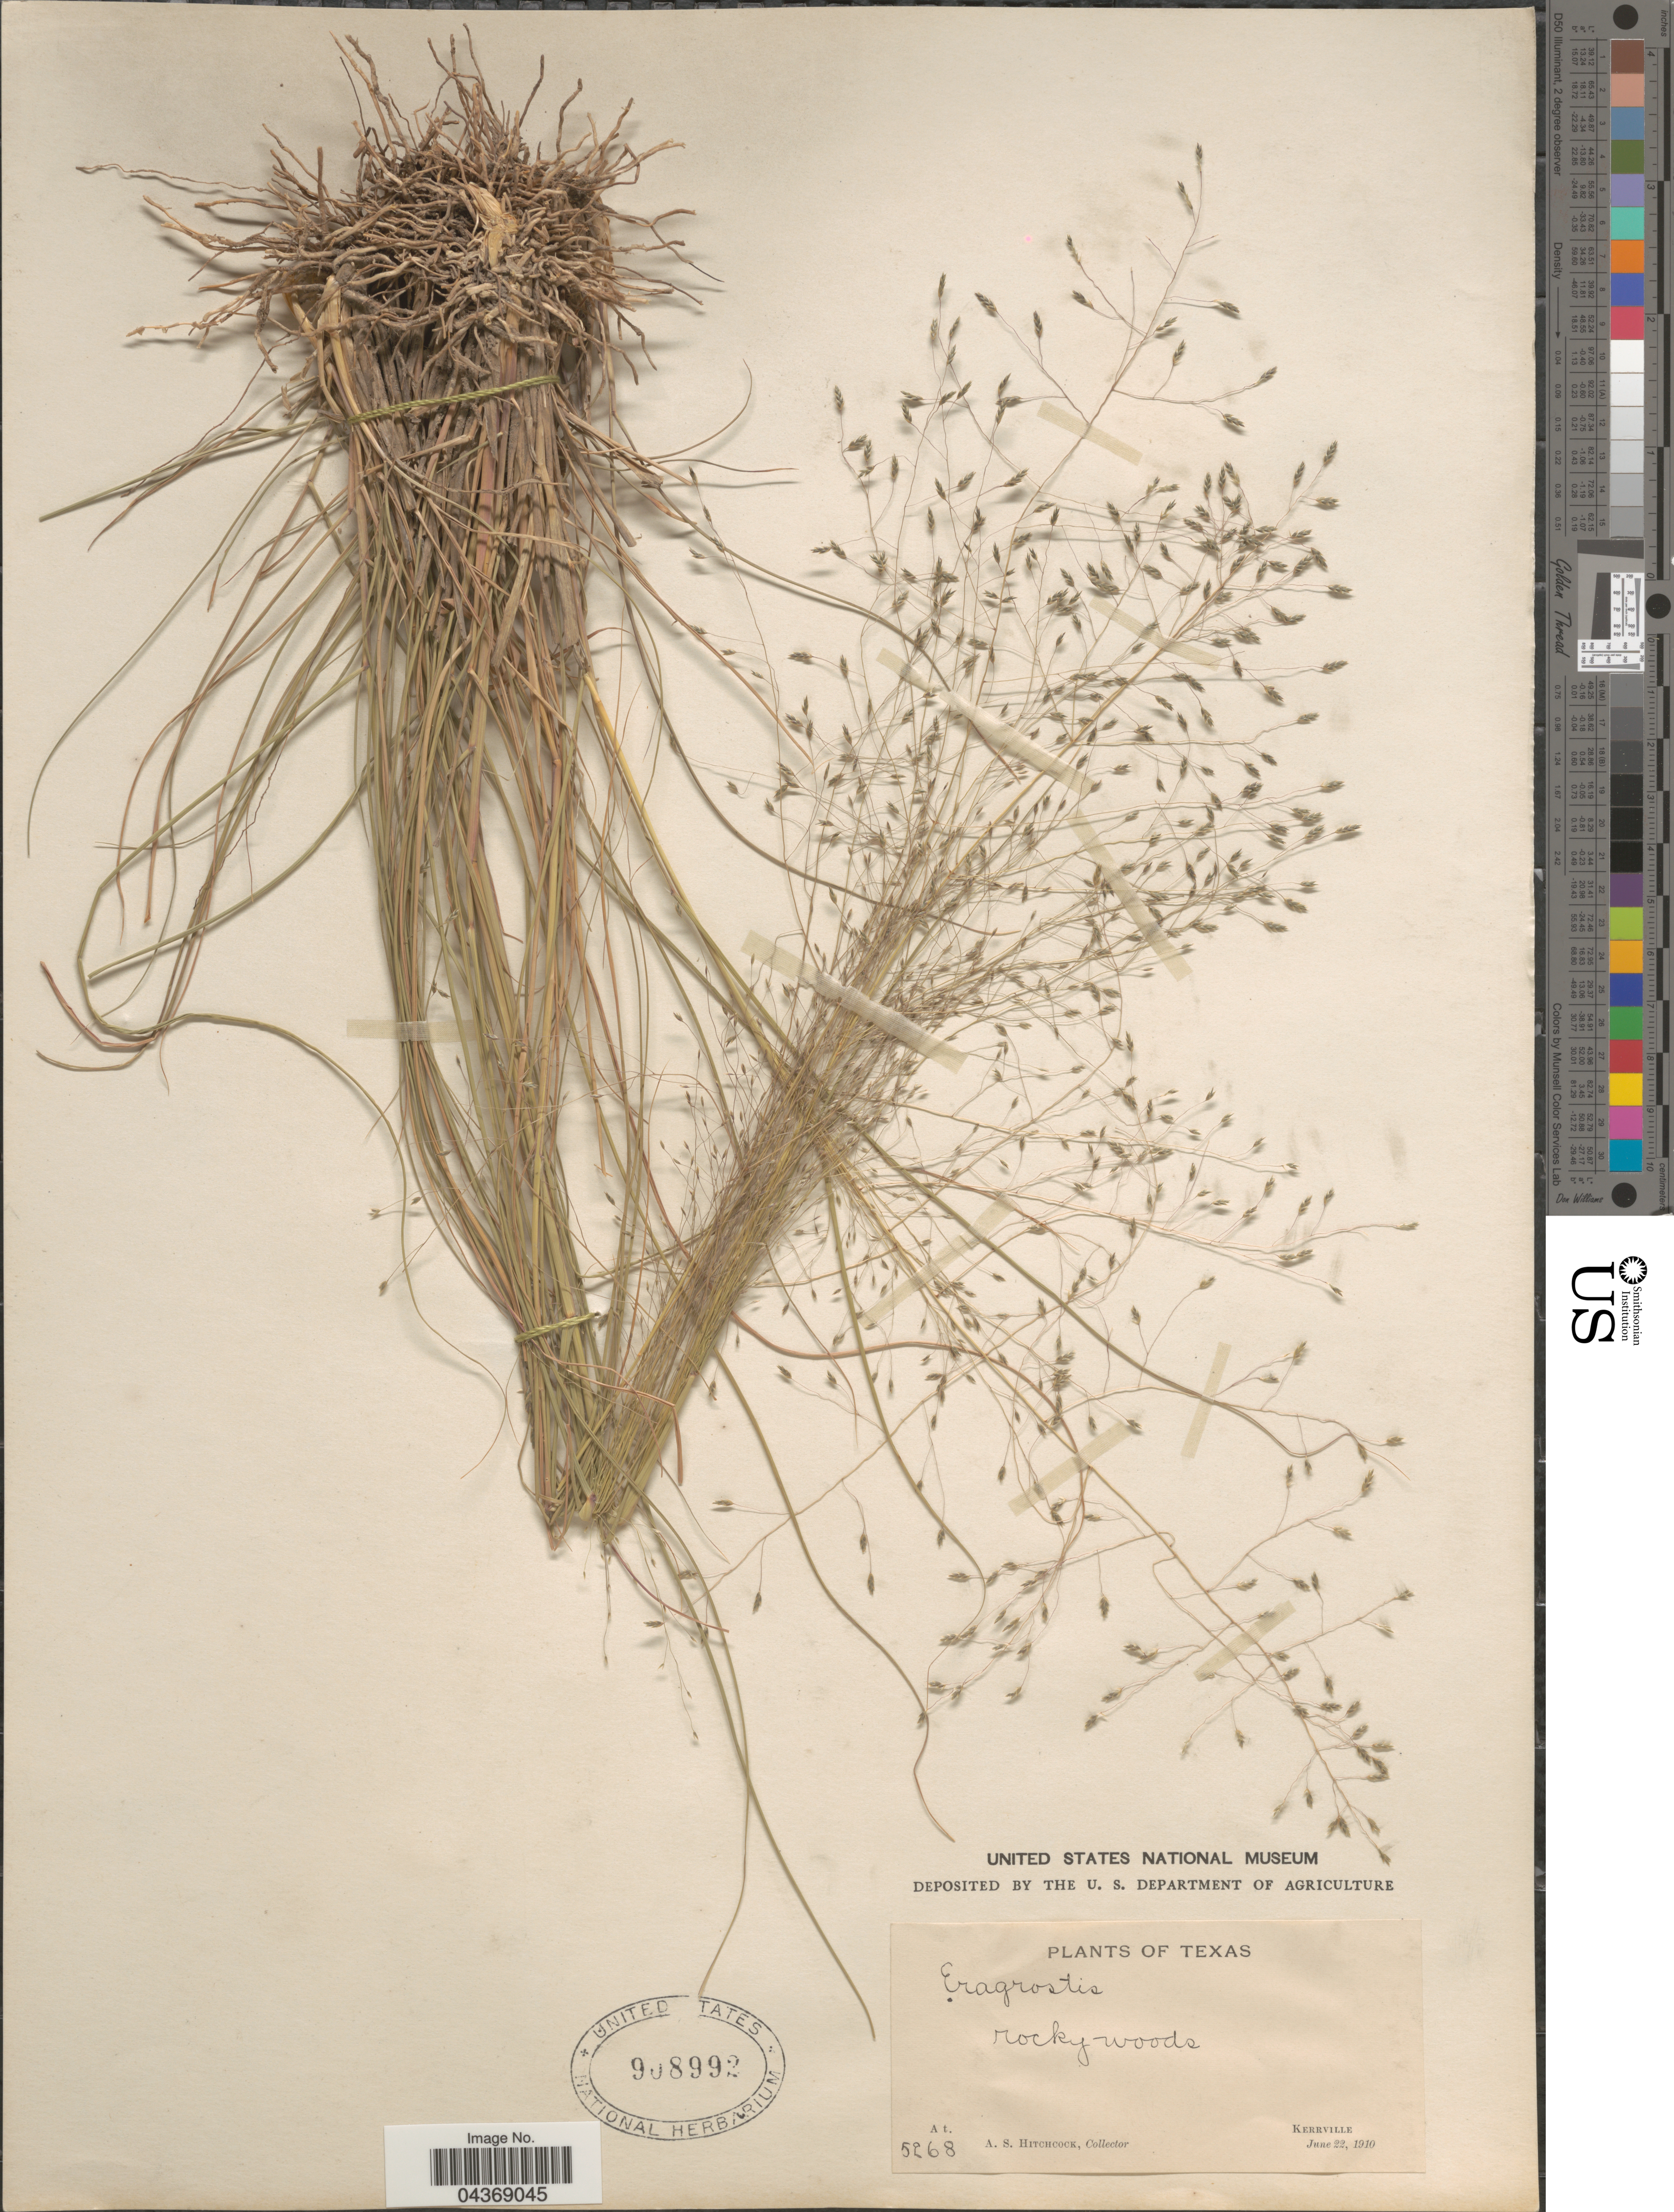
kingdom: Plantae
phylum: Tracheophyta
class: Liliopsida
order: Poales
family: Poaceae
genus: Eragrostis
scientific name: Eragrostis intermedia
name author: Hitchc.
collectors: A. S. Hitchcock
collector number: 5268*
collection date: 1910-06-22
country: United States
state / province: Texas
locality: Rocky woods. Kerrville.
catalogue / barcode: US 908992